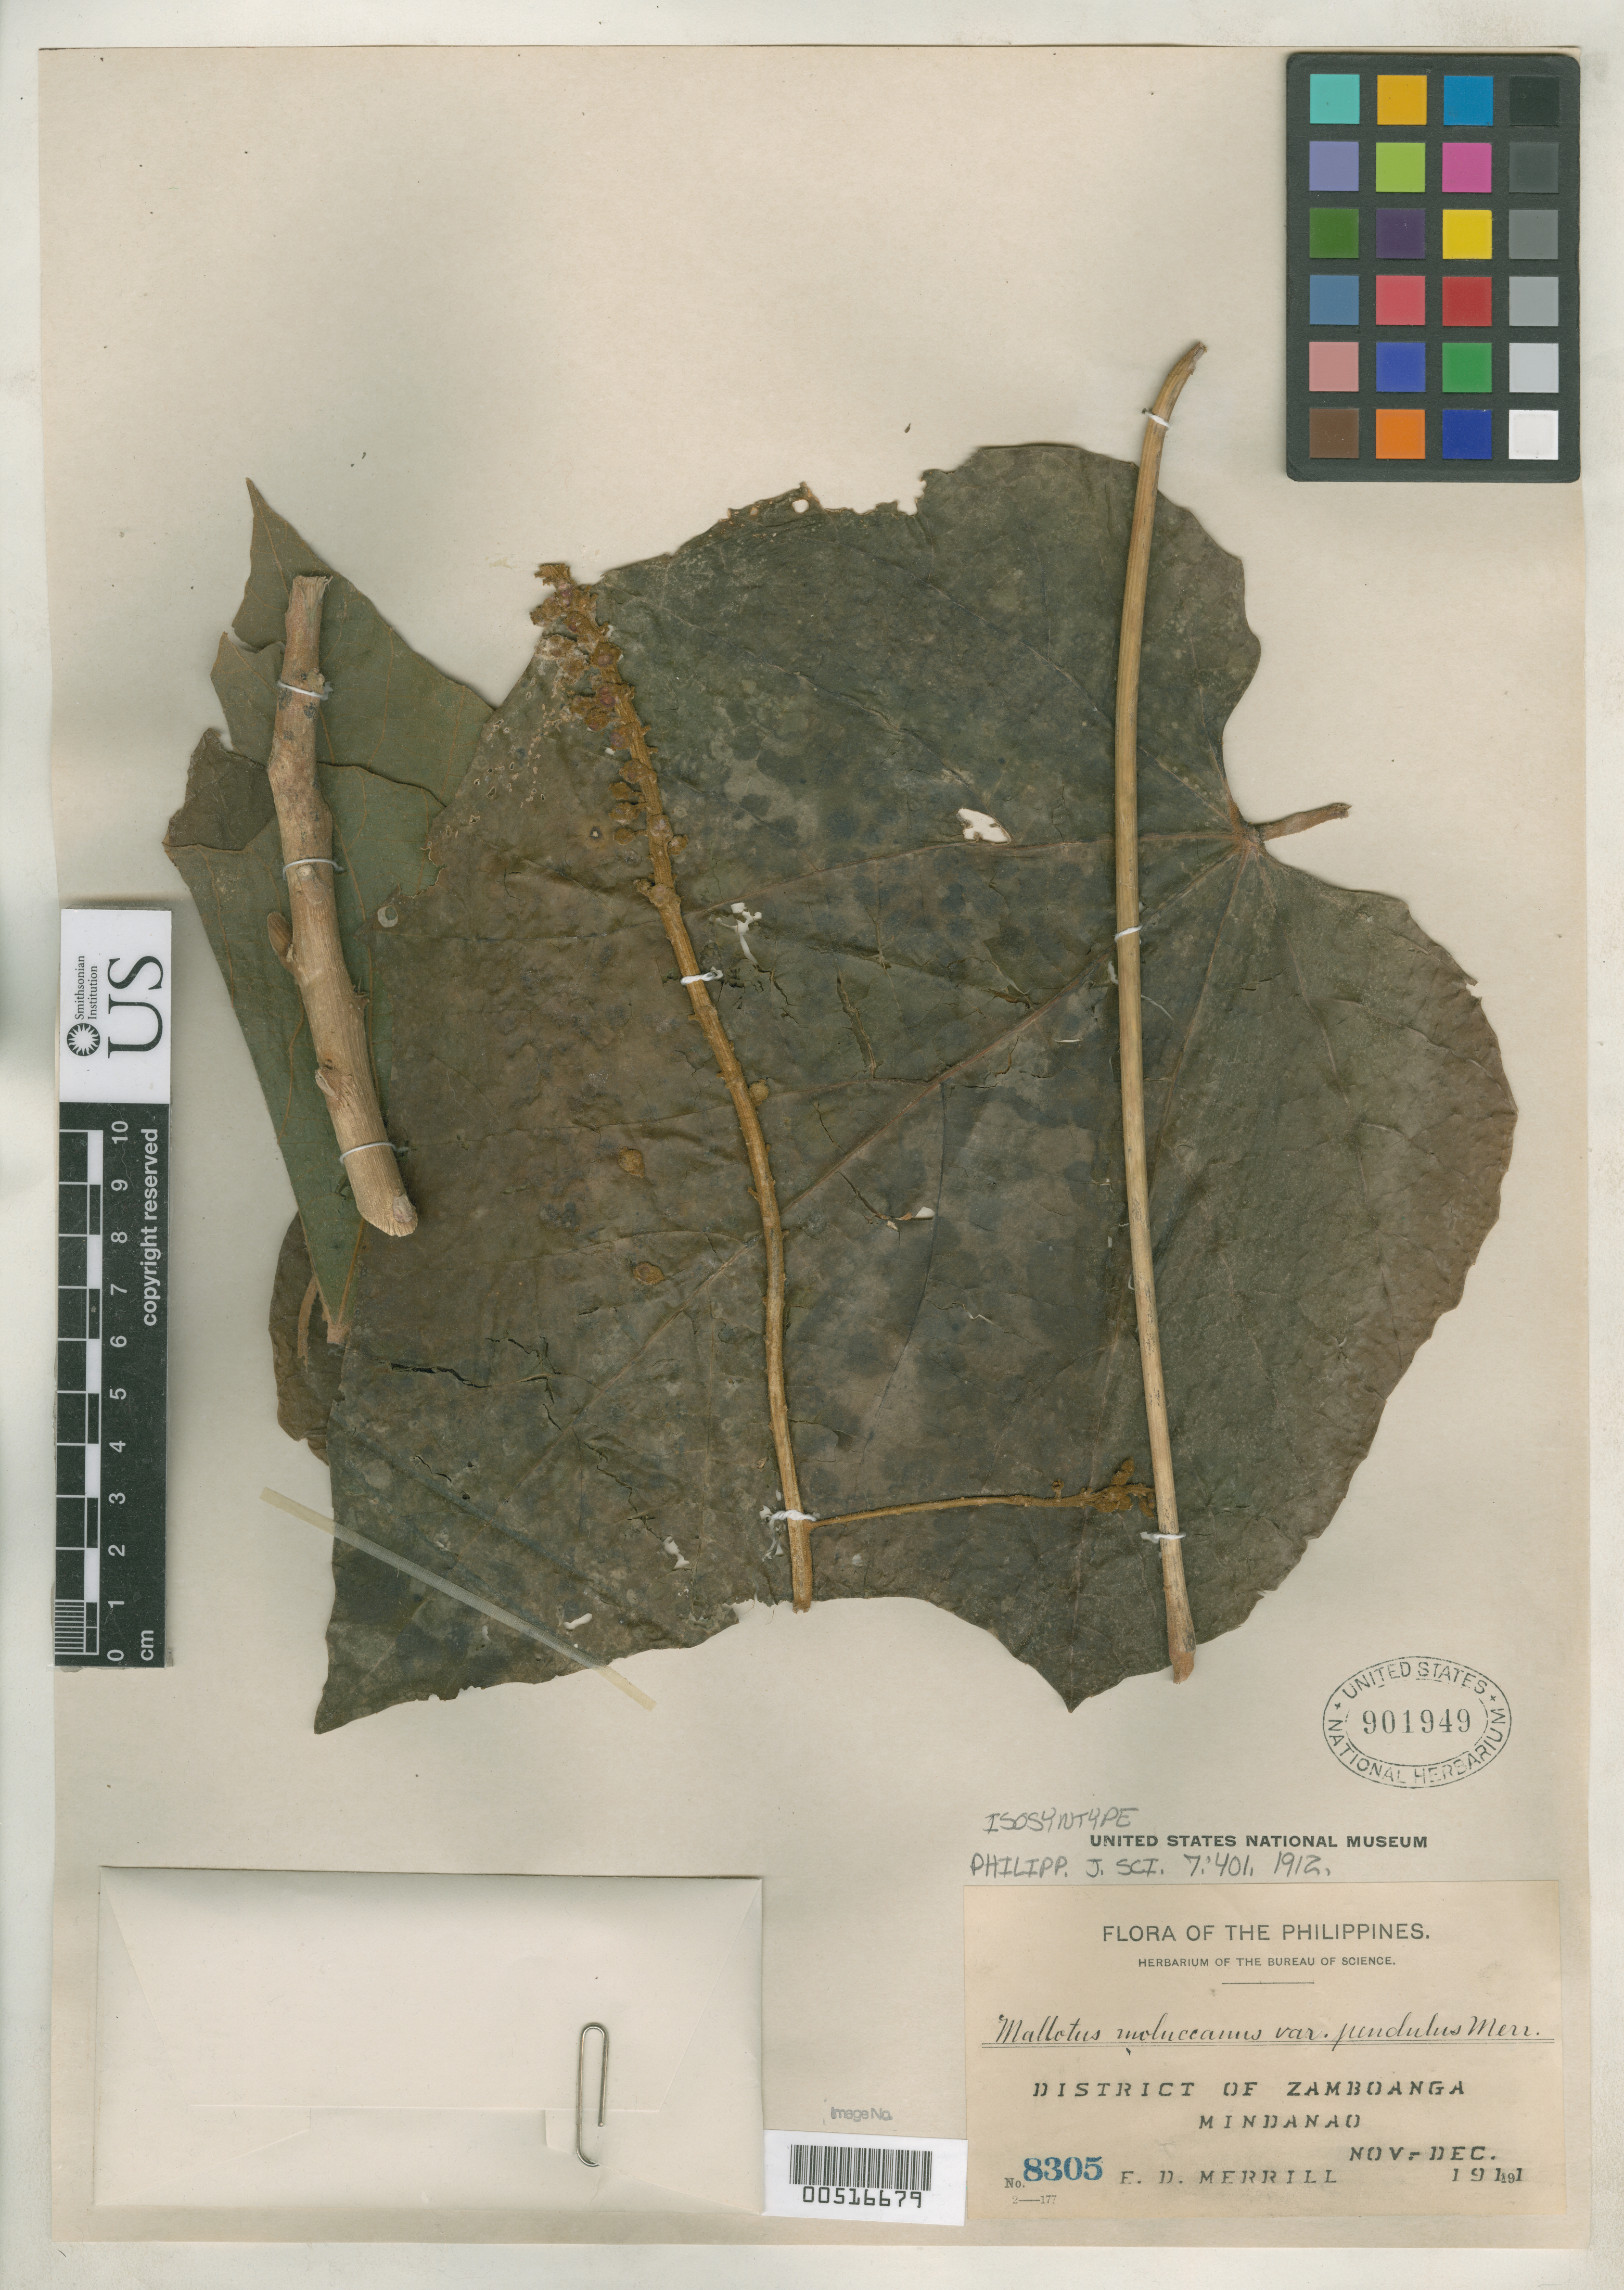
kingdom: Plantae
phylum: Tracheophyta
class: Magnoliopsida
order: Malpighiales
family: Euphorbiaceae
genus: Mallotus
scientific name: Mallotus moluccanus var. pendulus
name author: Merr.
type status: Isosyntype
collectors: E. D. Merrill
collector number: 8305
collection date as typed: Nov 1911 to -- Dec 1911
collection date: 1911-11/1911-12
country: Philippines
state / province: Zamboanga Peninsula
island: Mindanao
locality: Tetuan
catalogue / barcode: US 901949